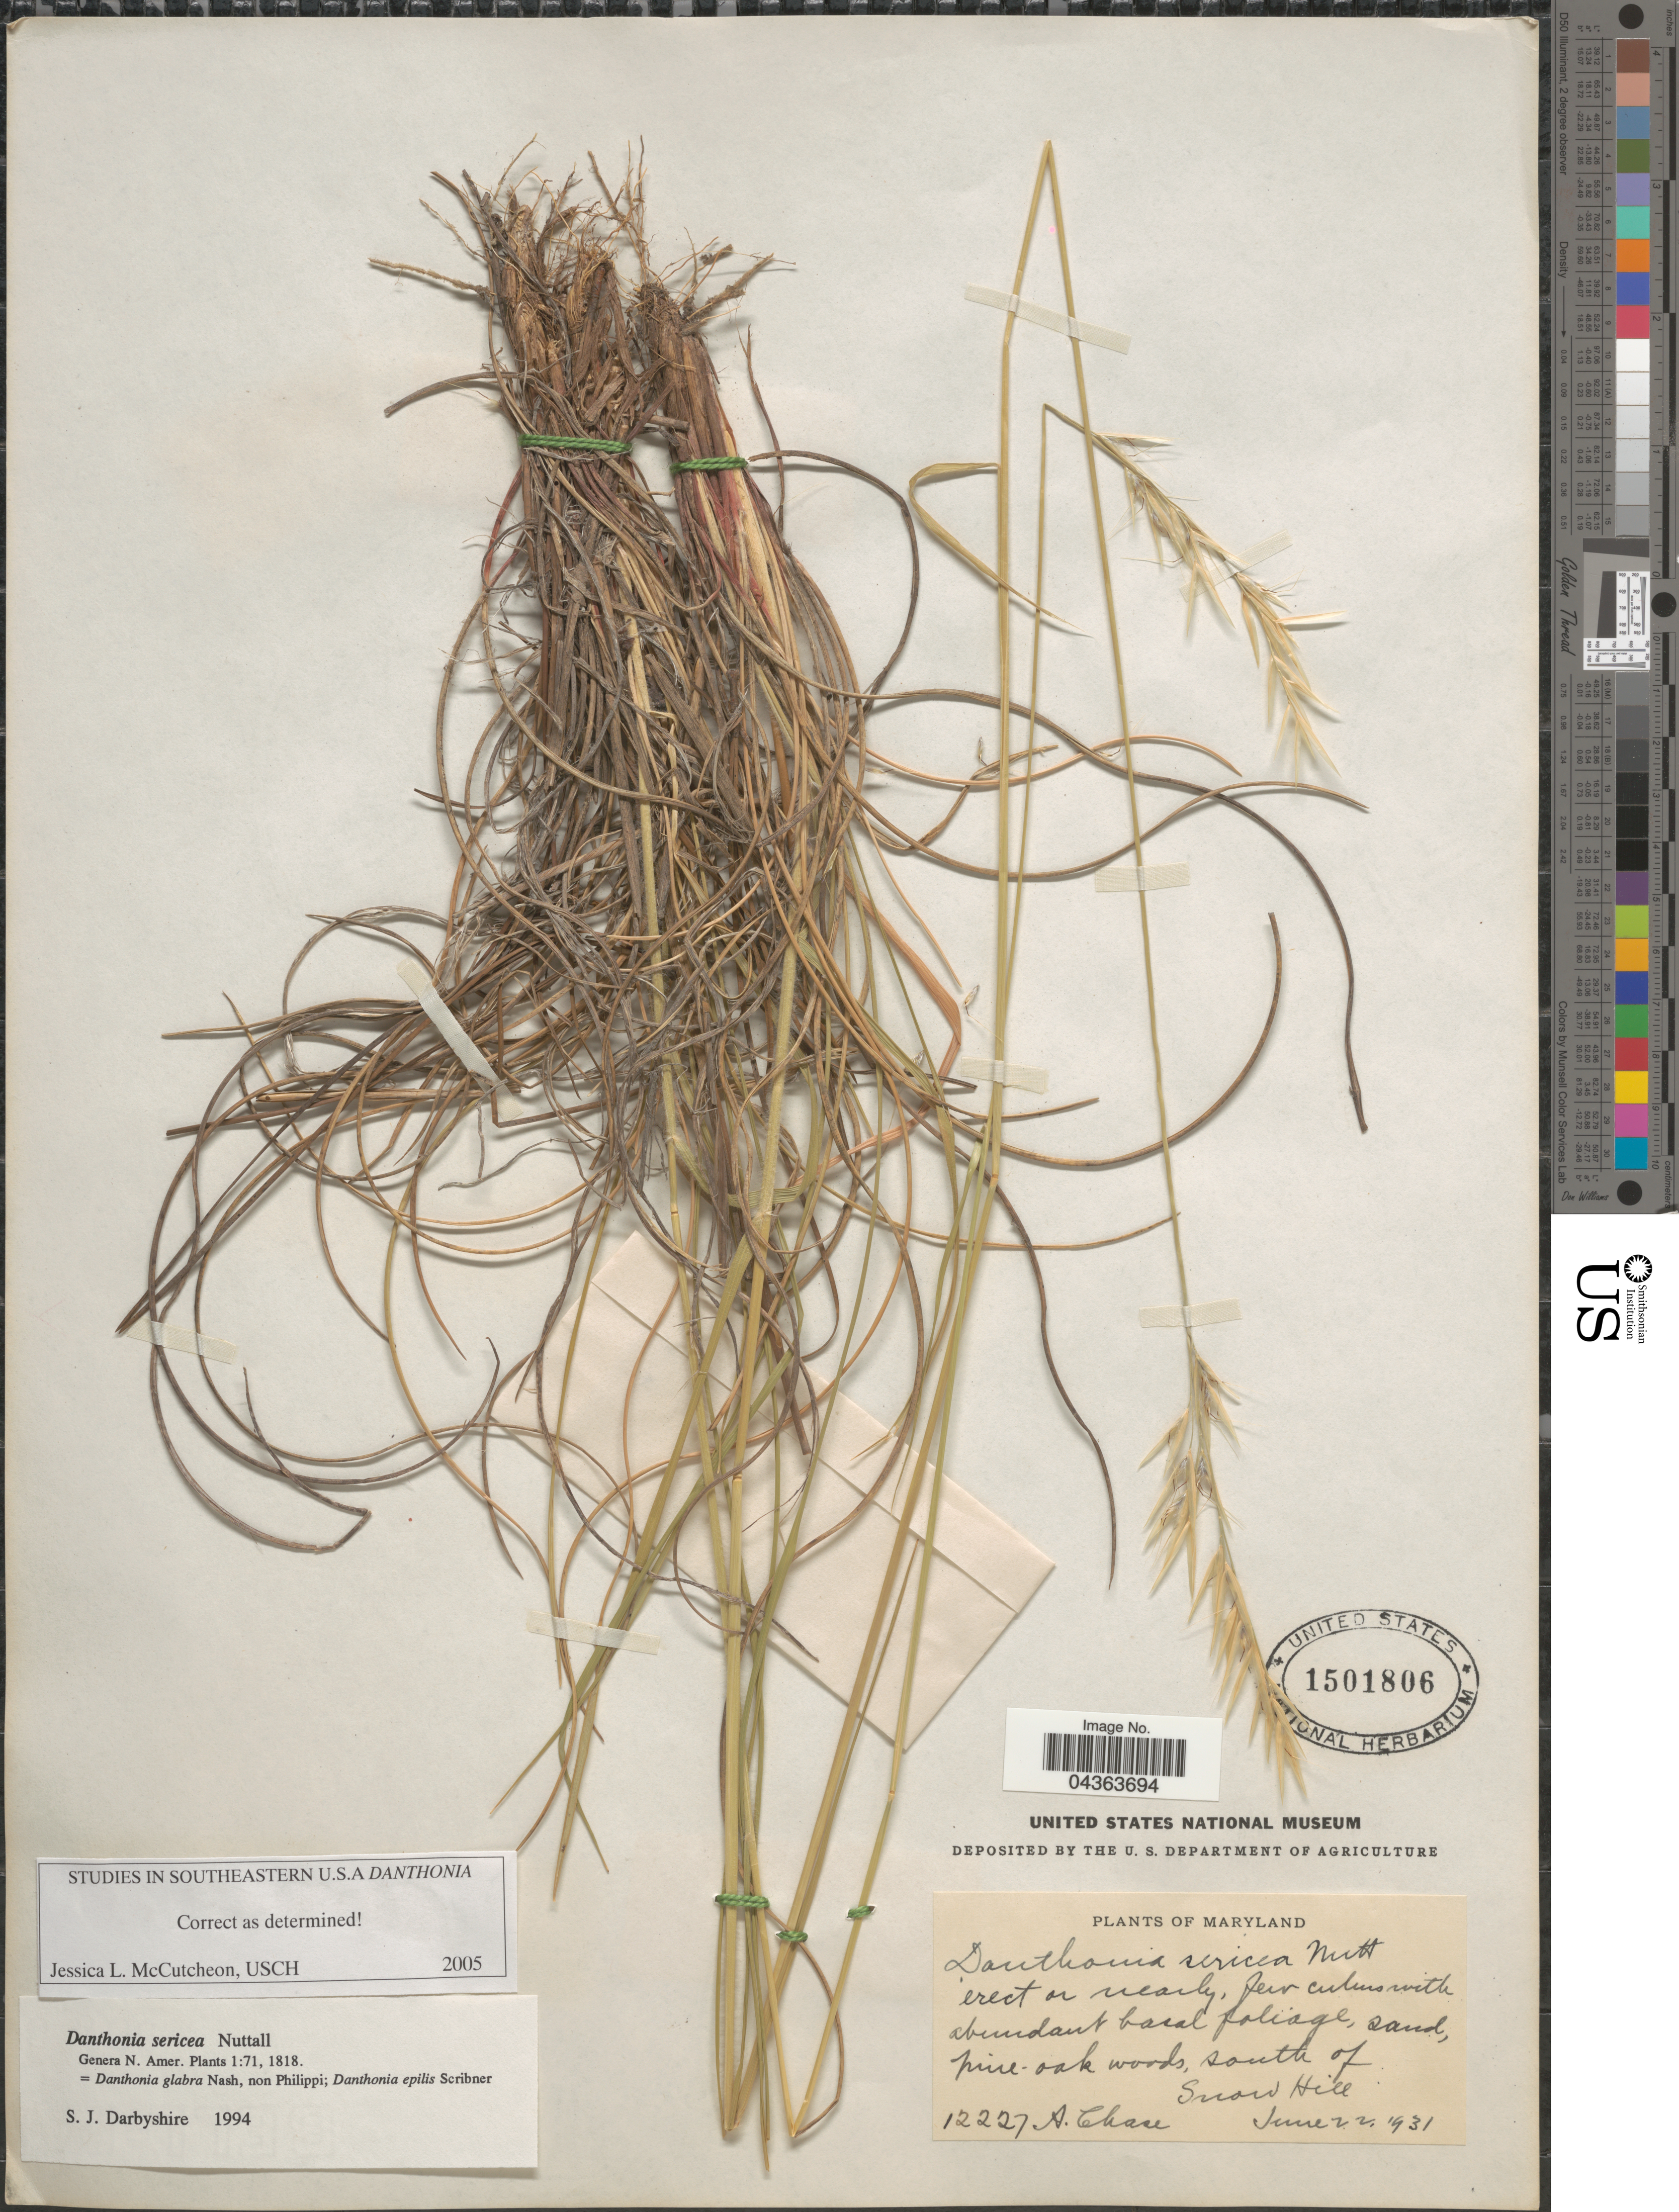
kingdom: Plantae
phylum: Tracheophyta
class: Liliopsida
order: Poales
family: Poaceae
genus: Danthonia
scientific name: Danthonia sericea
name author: Nutt.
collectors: A. Chase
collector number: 12227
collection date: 1931-06-22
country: United States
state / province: Maryland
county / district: Worcester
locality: Sand, pine-oak woods, south of Snow Hill.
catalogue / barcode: US 1501806